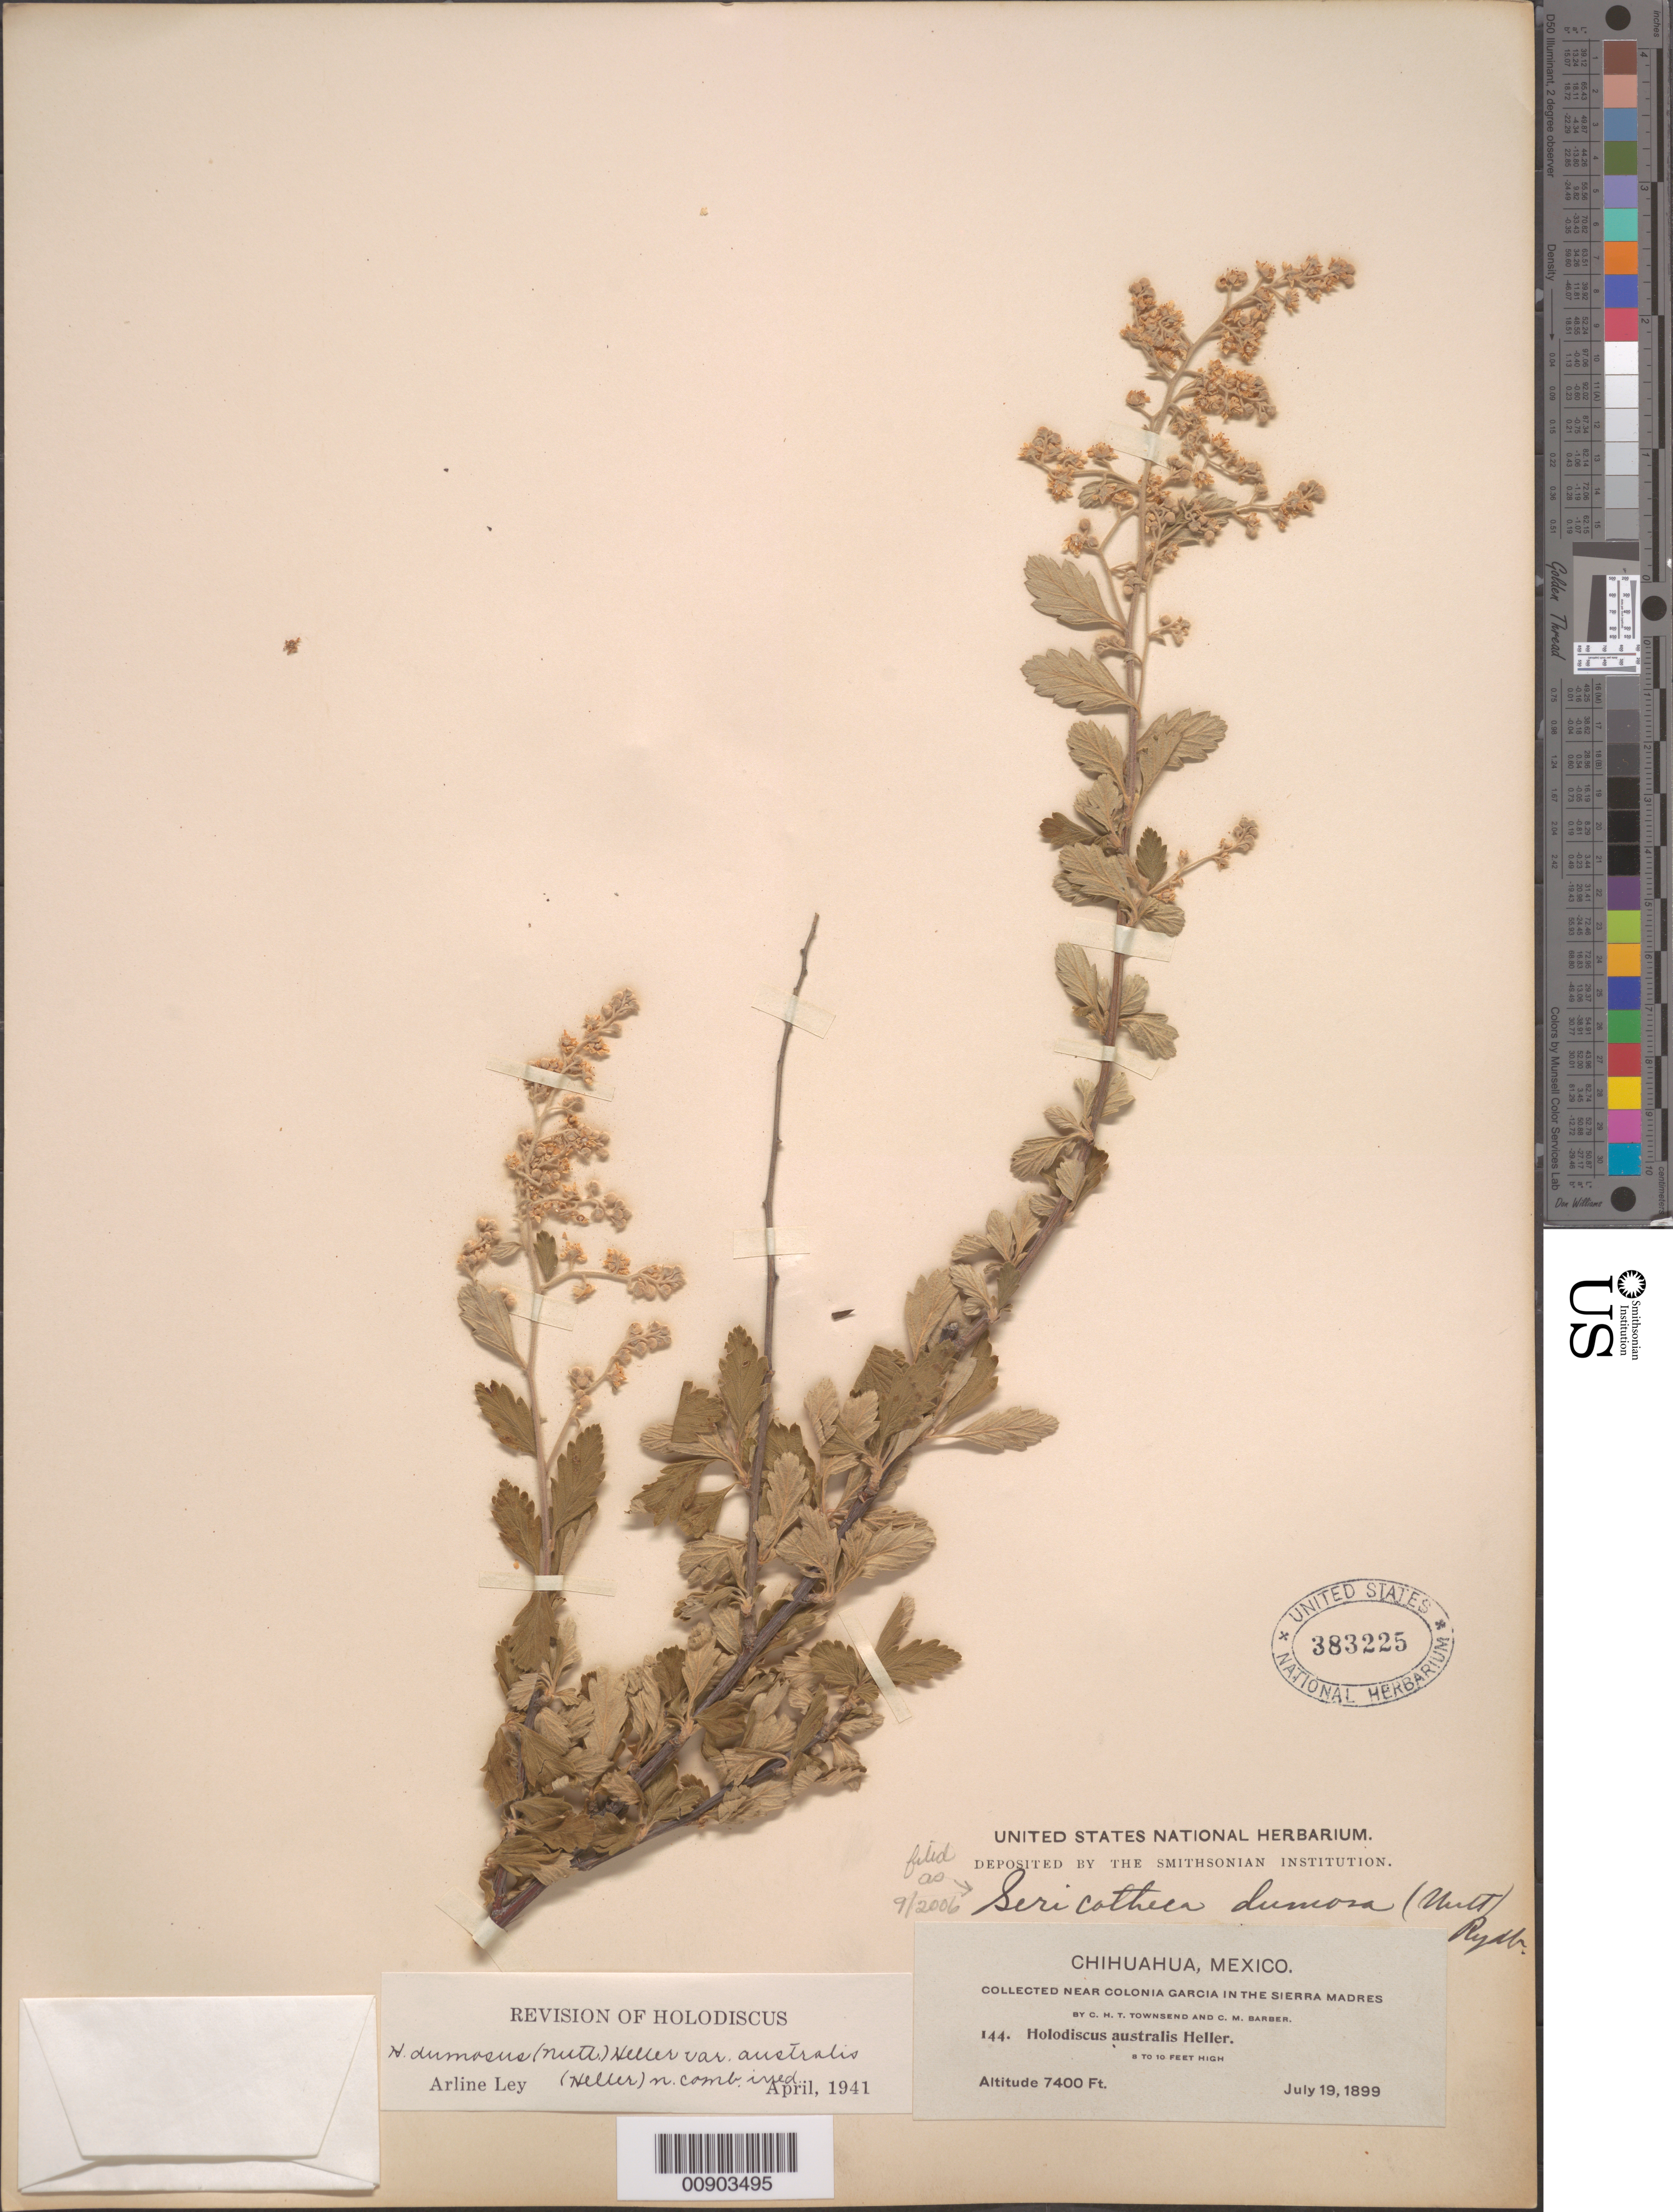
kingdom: Plantae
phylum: Tracheophyta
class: Magnoliopsida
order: Rosales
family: Rosaceae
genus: Holodiscus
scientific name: Holodiscus discolor var. dumosus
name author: Maxim. ex J.M. Coult.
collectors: C. H. T. Townsend & C. Barber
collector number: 144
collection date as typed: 19 Jul 1899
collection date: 1899-07-19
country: Mexico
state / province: Chihuahua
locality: Near Colonia García in the Sierra Madre, Chihuahua.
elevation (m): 2256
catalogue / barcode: US 383225